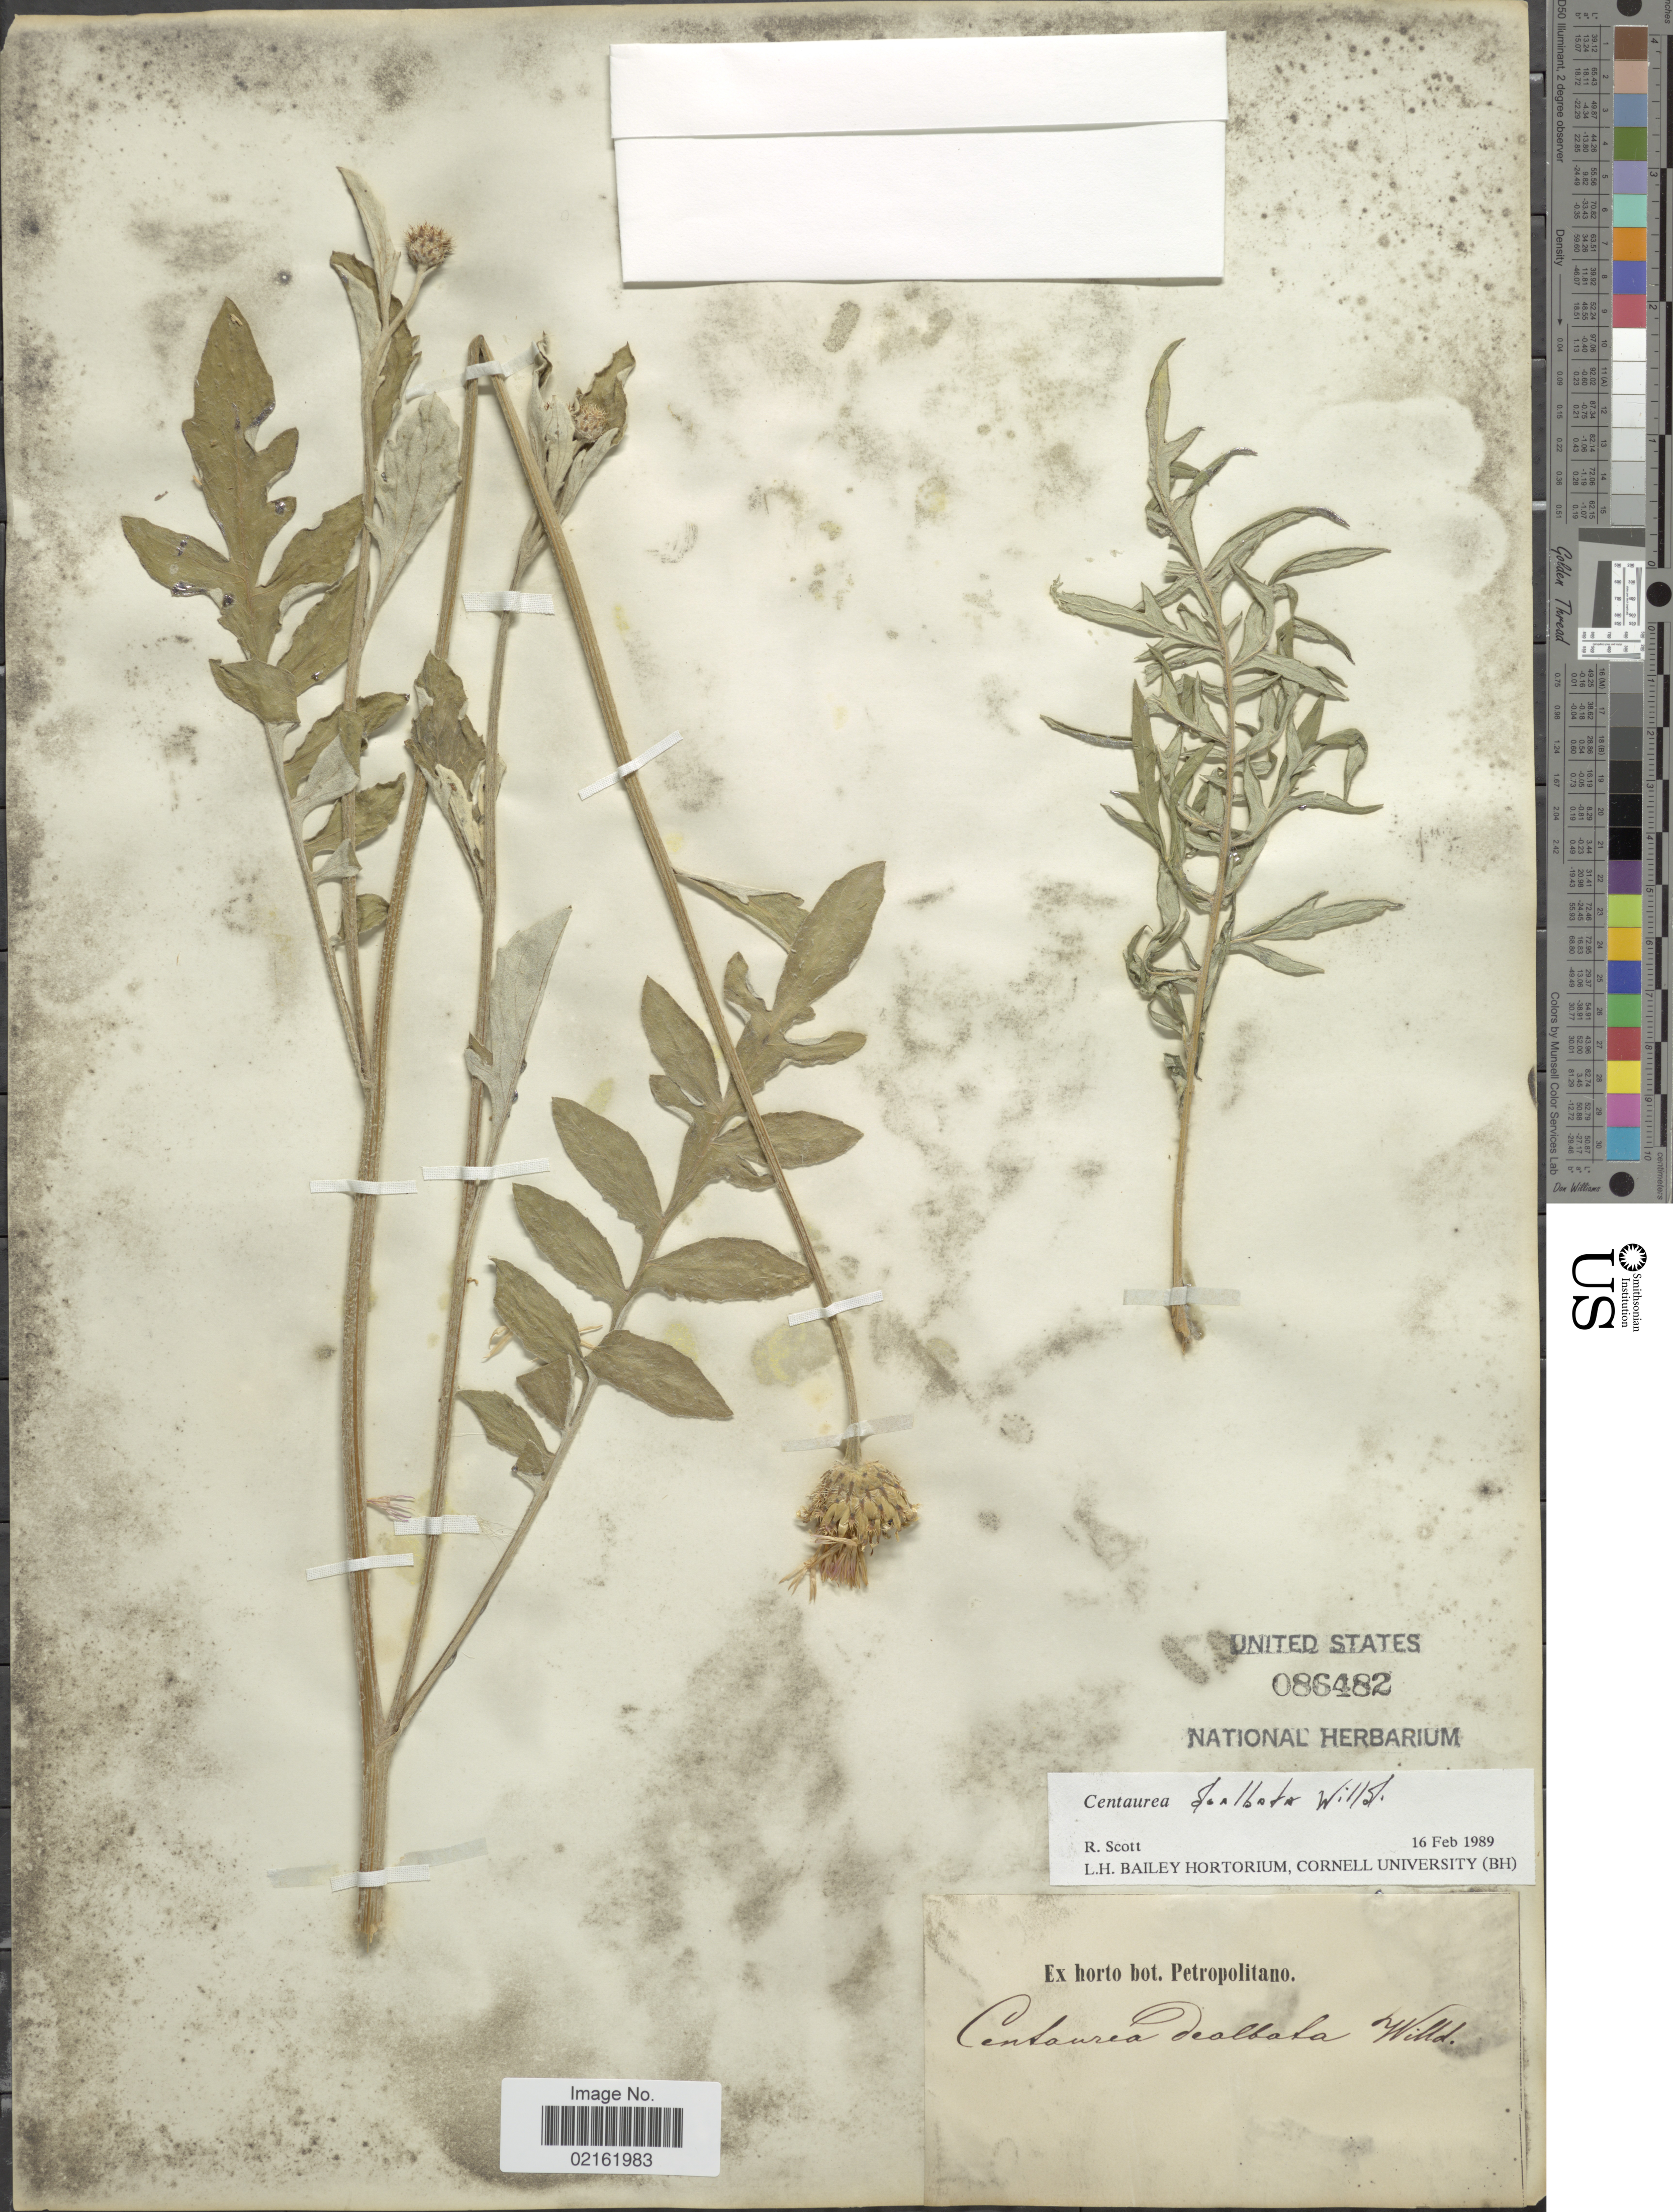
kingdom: Plantae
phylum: Tracheophyta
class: Magnoliopsida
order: Asterales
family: Asteraceae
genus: Psephellus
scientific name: Psephellus dealbatus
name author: (Willd.) K. Koch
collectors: ex Herb. Horti Bot. Petropolitani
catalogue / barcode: US 86482